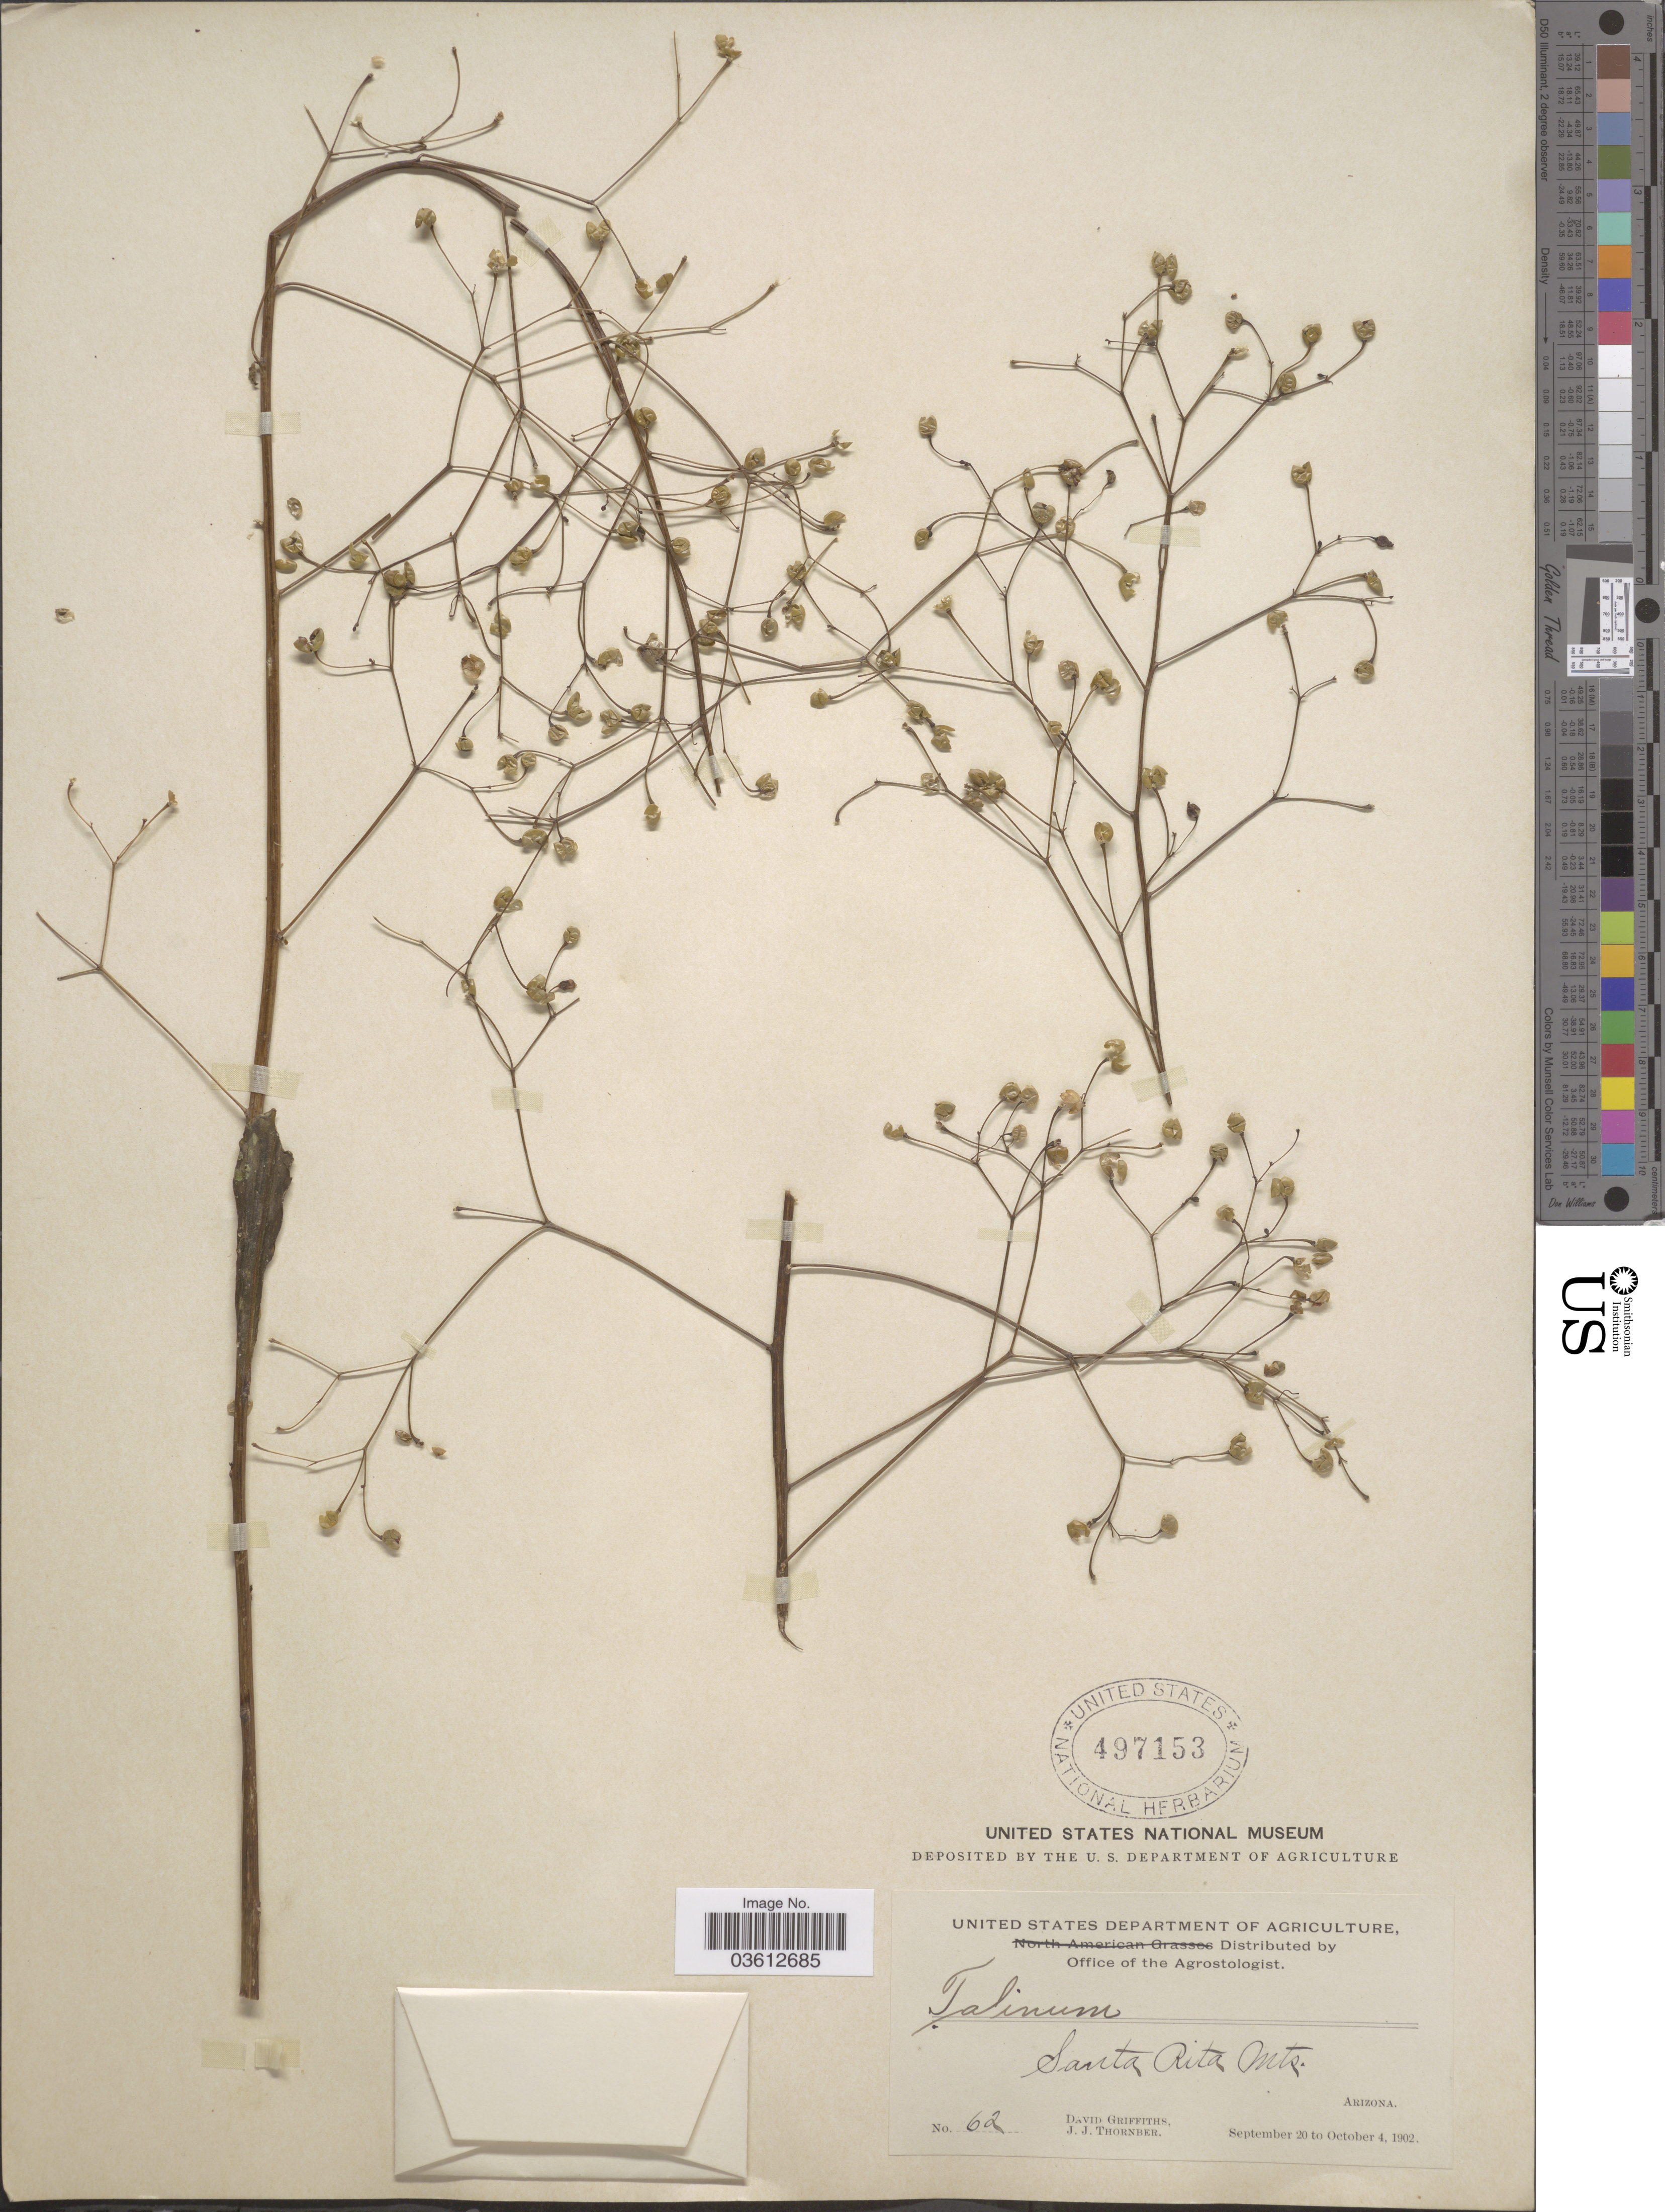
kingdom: Plantae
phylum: Tracheophyta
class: Magnoliopsida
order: Caryophyllales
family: Talinaceae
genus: Talinum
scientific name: Talinum paniculatum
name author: (Jacq.) Gaertn.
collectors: D. Griffiths & J. Thornber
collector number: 62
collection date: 1902-09-20/1902-10-04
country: United States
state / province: Arizona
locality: Santa Rita Mts.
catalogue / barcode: US 497153